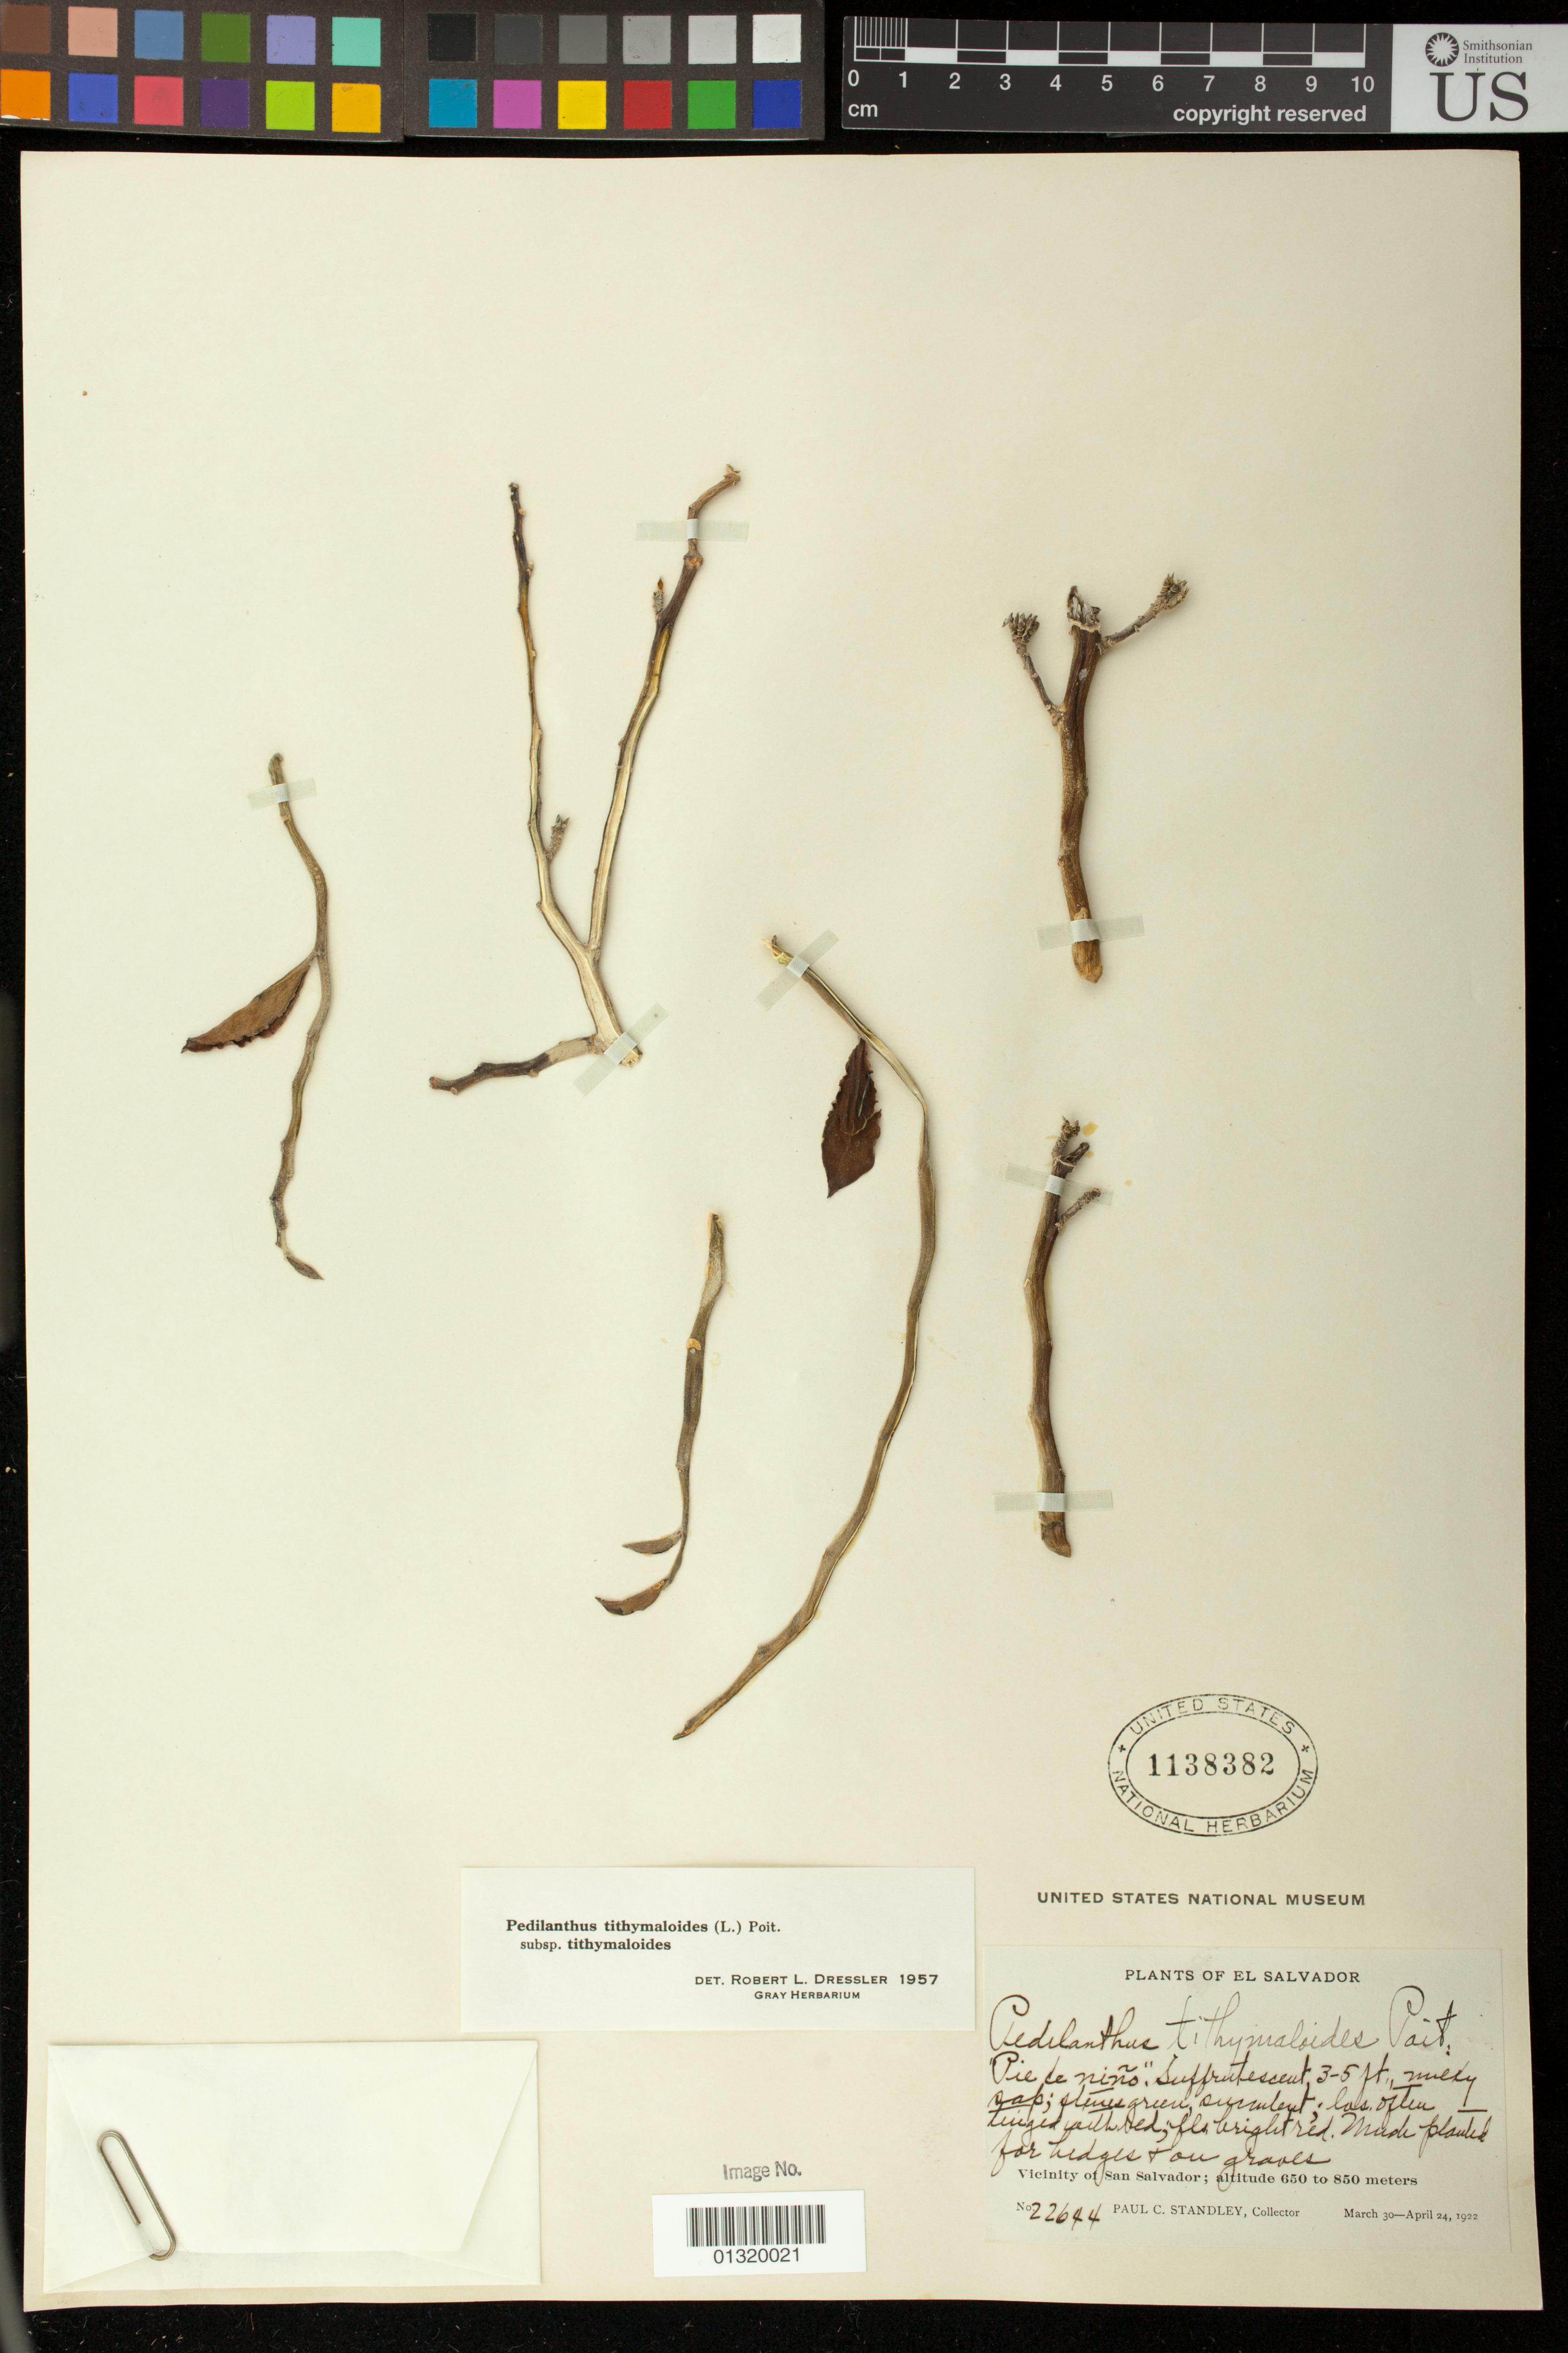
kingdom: Plantae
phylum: Tracheophyta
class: Magnoliopsida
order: Malpighiales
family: Euphorbiaceae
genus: Pedilanthus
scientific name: Pedilanthus tithymaloides subsp. tithymaloides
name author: (L.) Poit.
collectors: P. C. Standley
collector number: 22644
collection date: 1922-03-30/1922-04-24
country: El Salvador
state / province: San Salvador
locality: Vicinity of San Salvador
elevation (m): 650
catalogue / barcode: US 1138382